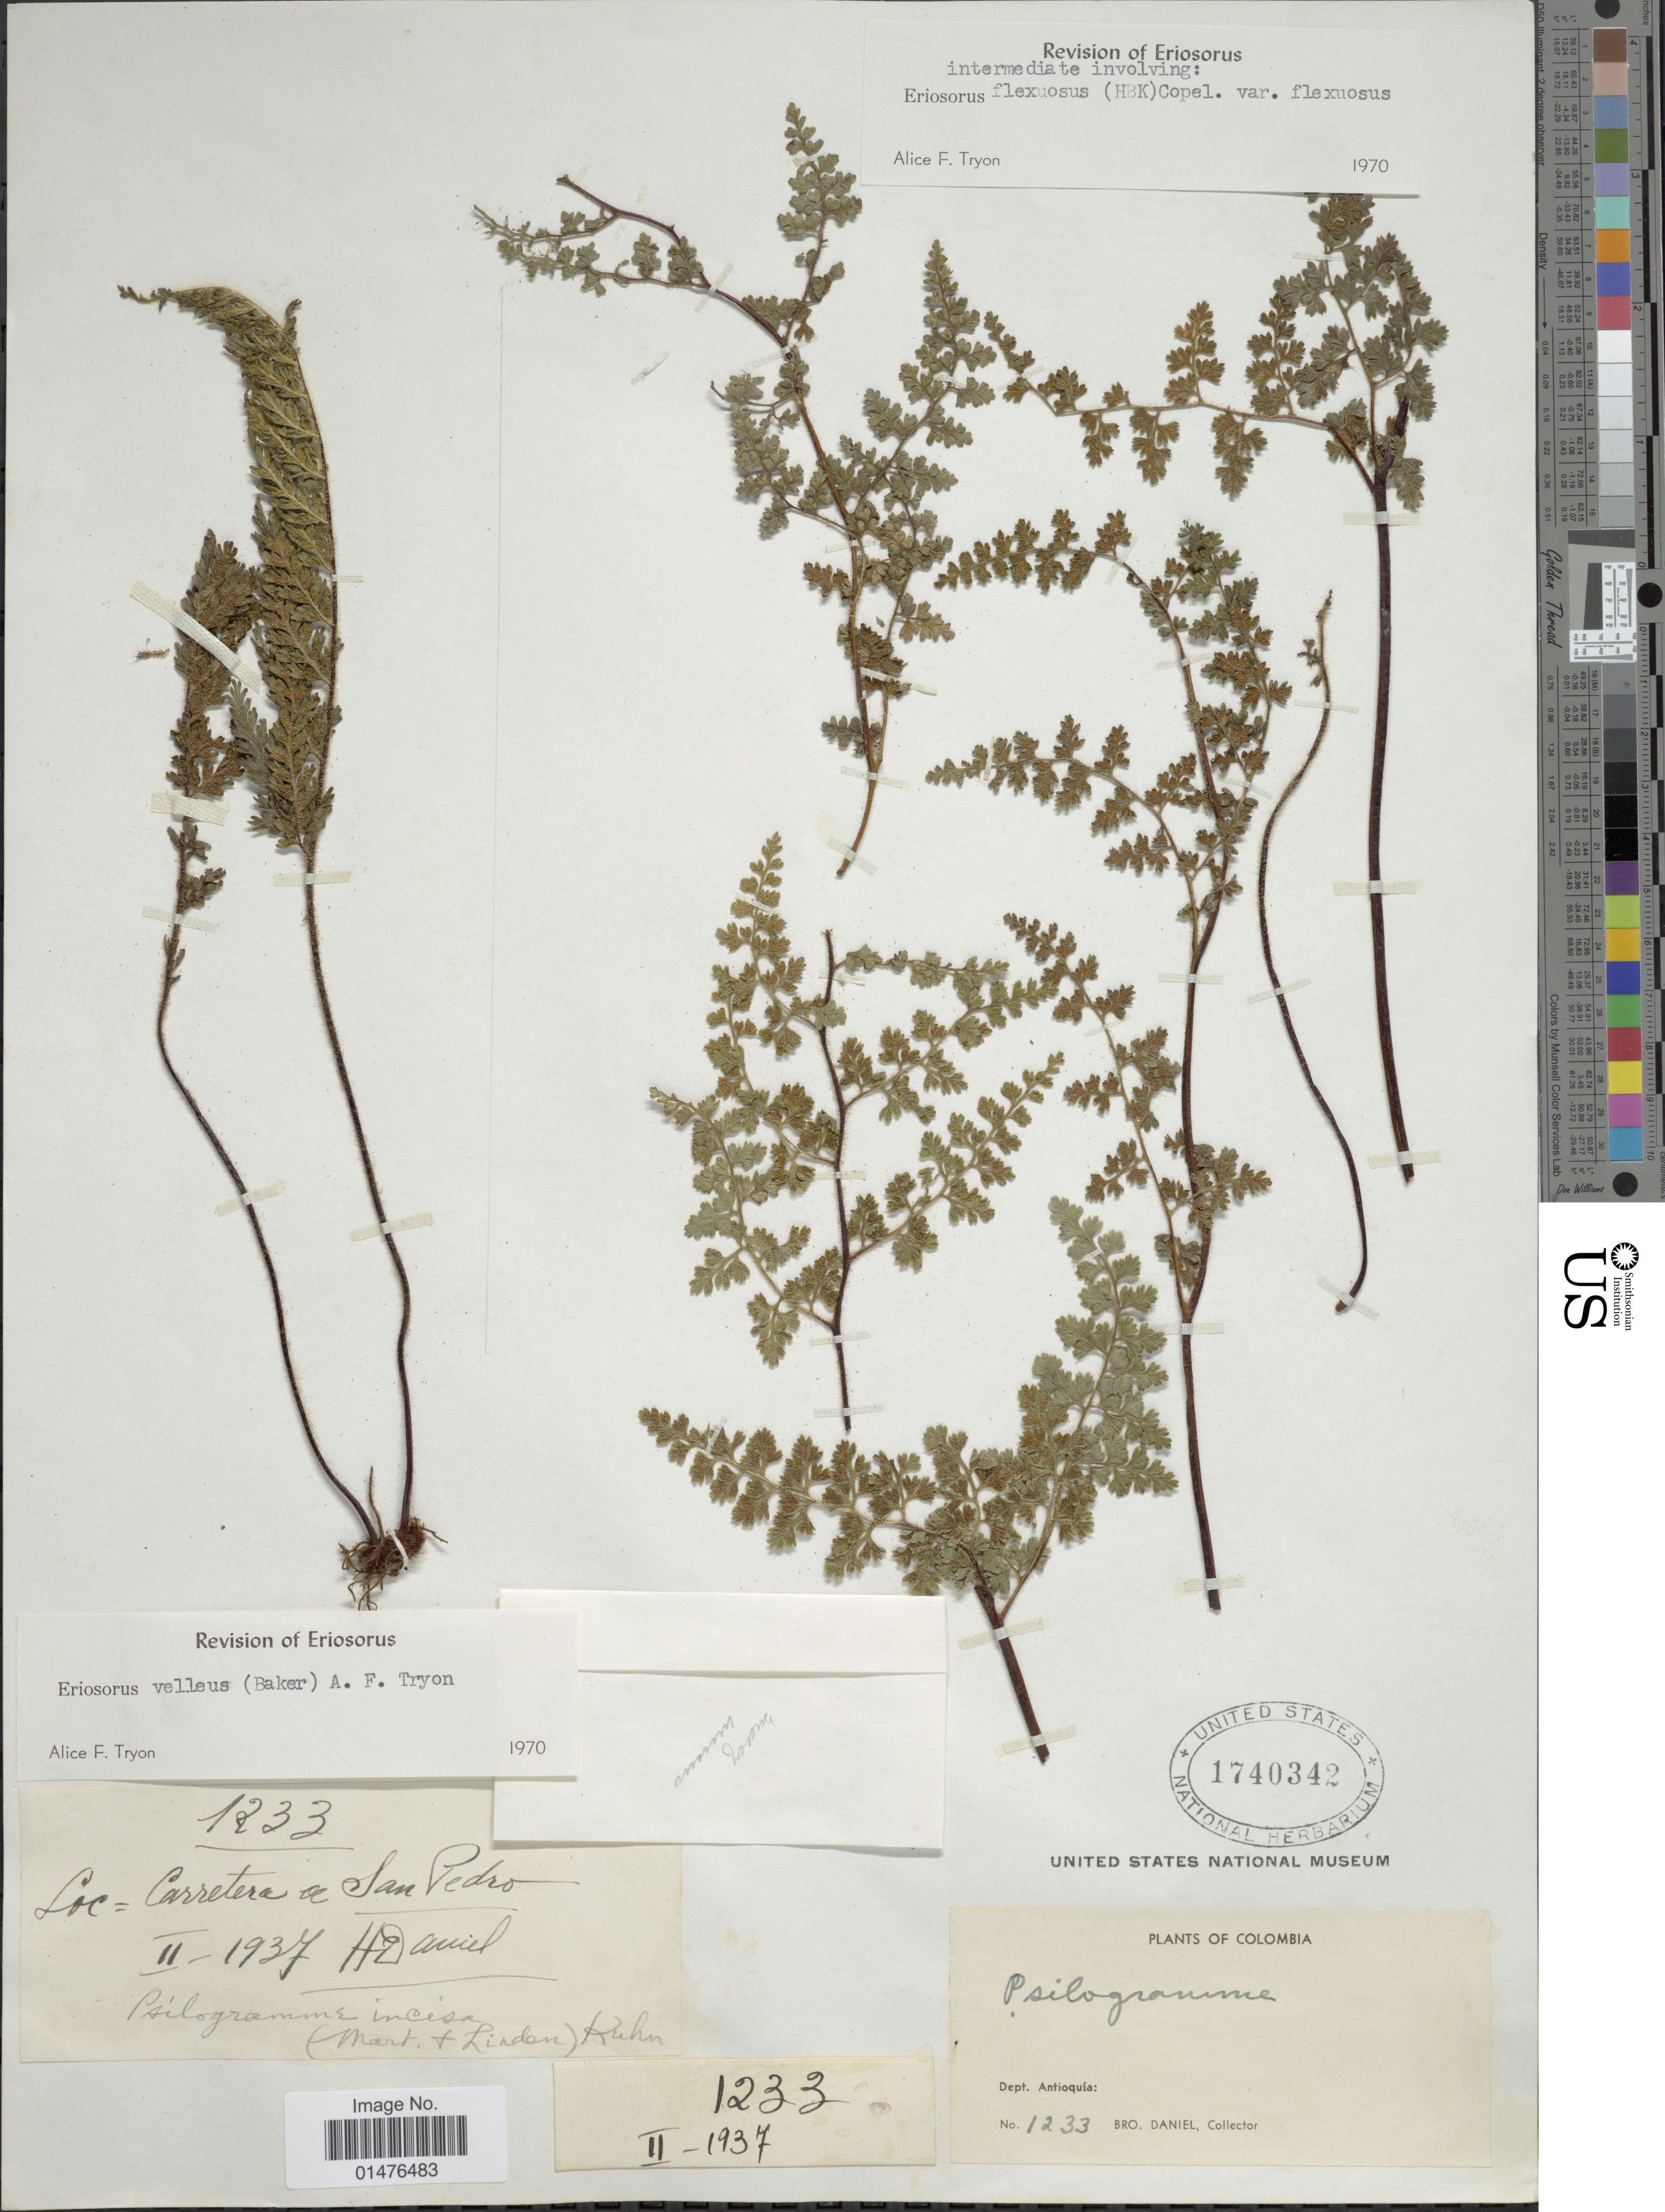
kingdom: Plantae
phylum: Tracheophyta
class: Polypodiopsida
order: Polypodiales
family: Pteridaceae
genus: Jamesonia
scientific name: Jamesonia vellea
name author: (A.F. Tryon) Christenh.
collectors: Bro. Daniel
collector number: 1233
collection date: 1937-02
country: Colombia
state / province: Antioquia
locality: Carretera a San Pedro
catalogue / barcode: US 1740342